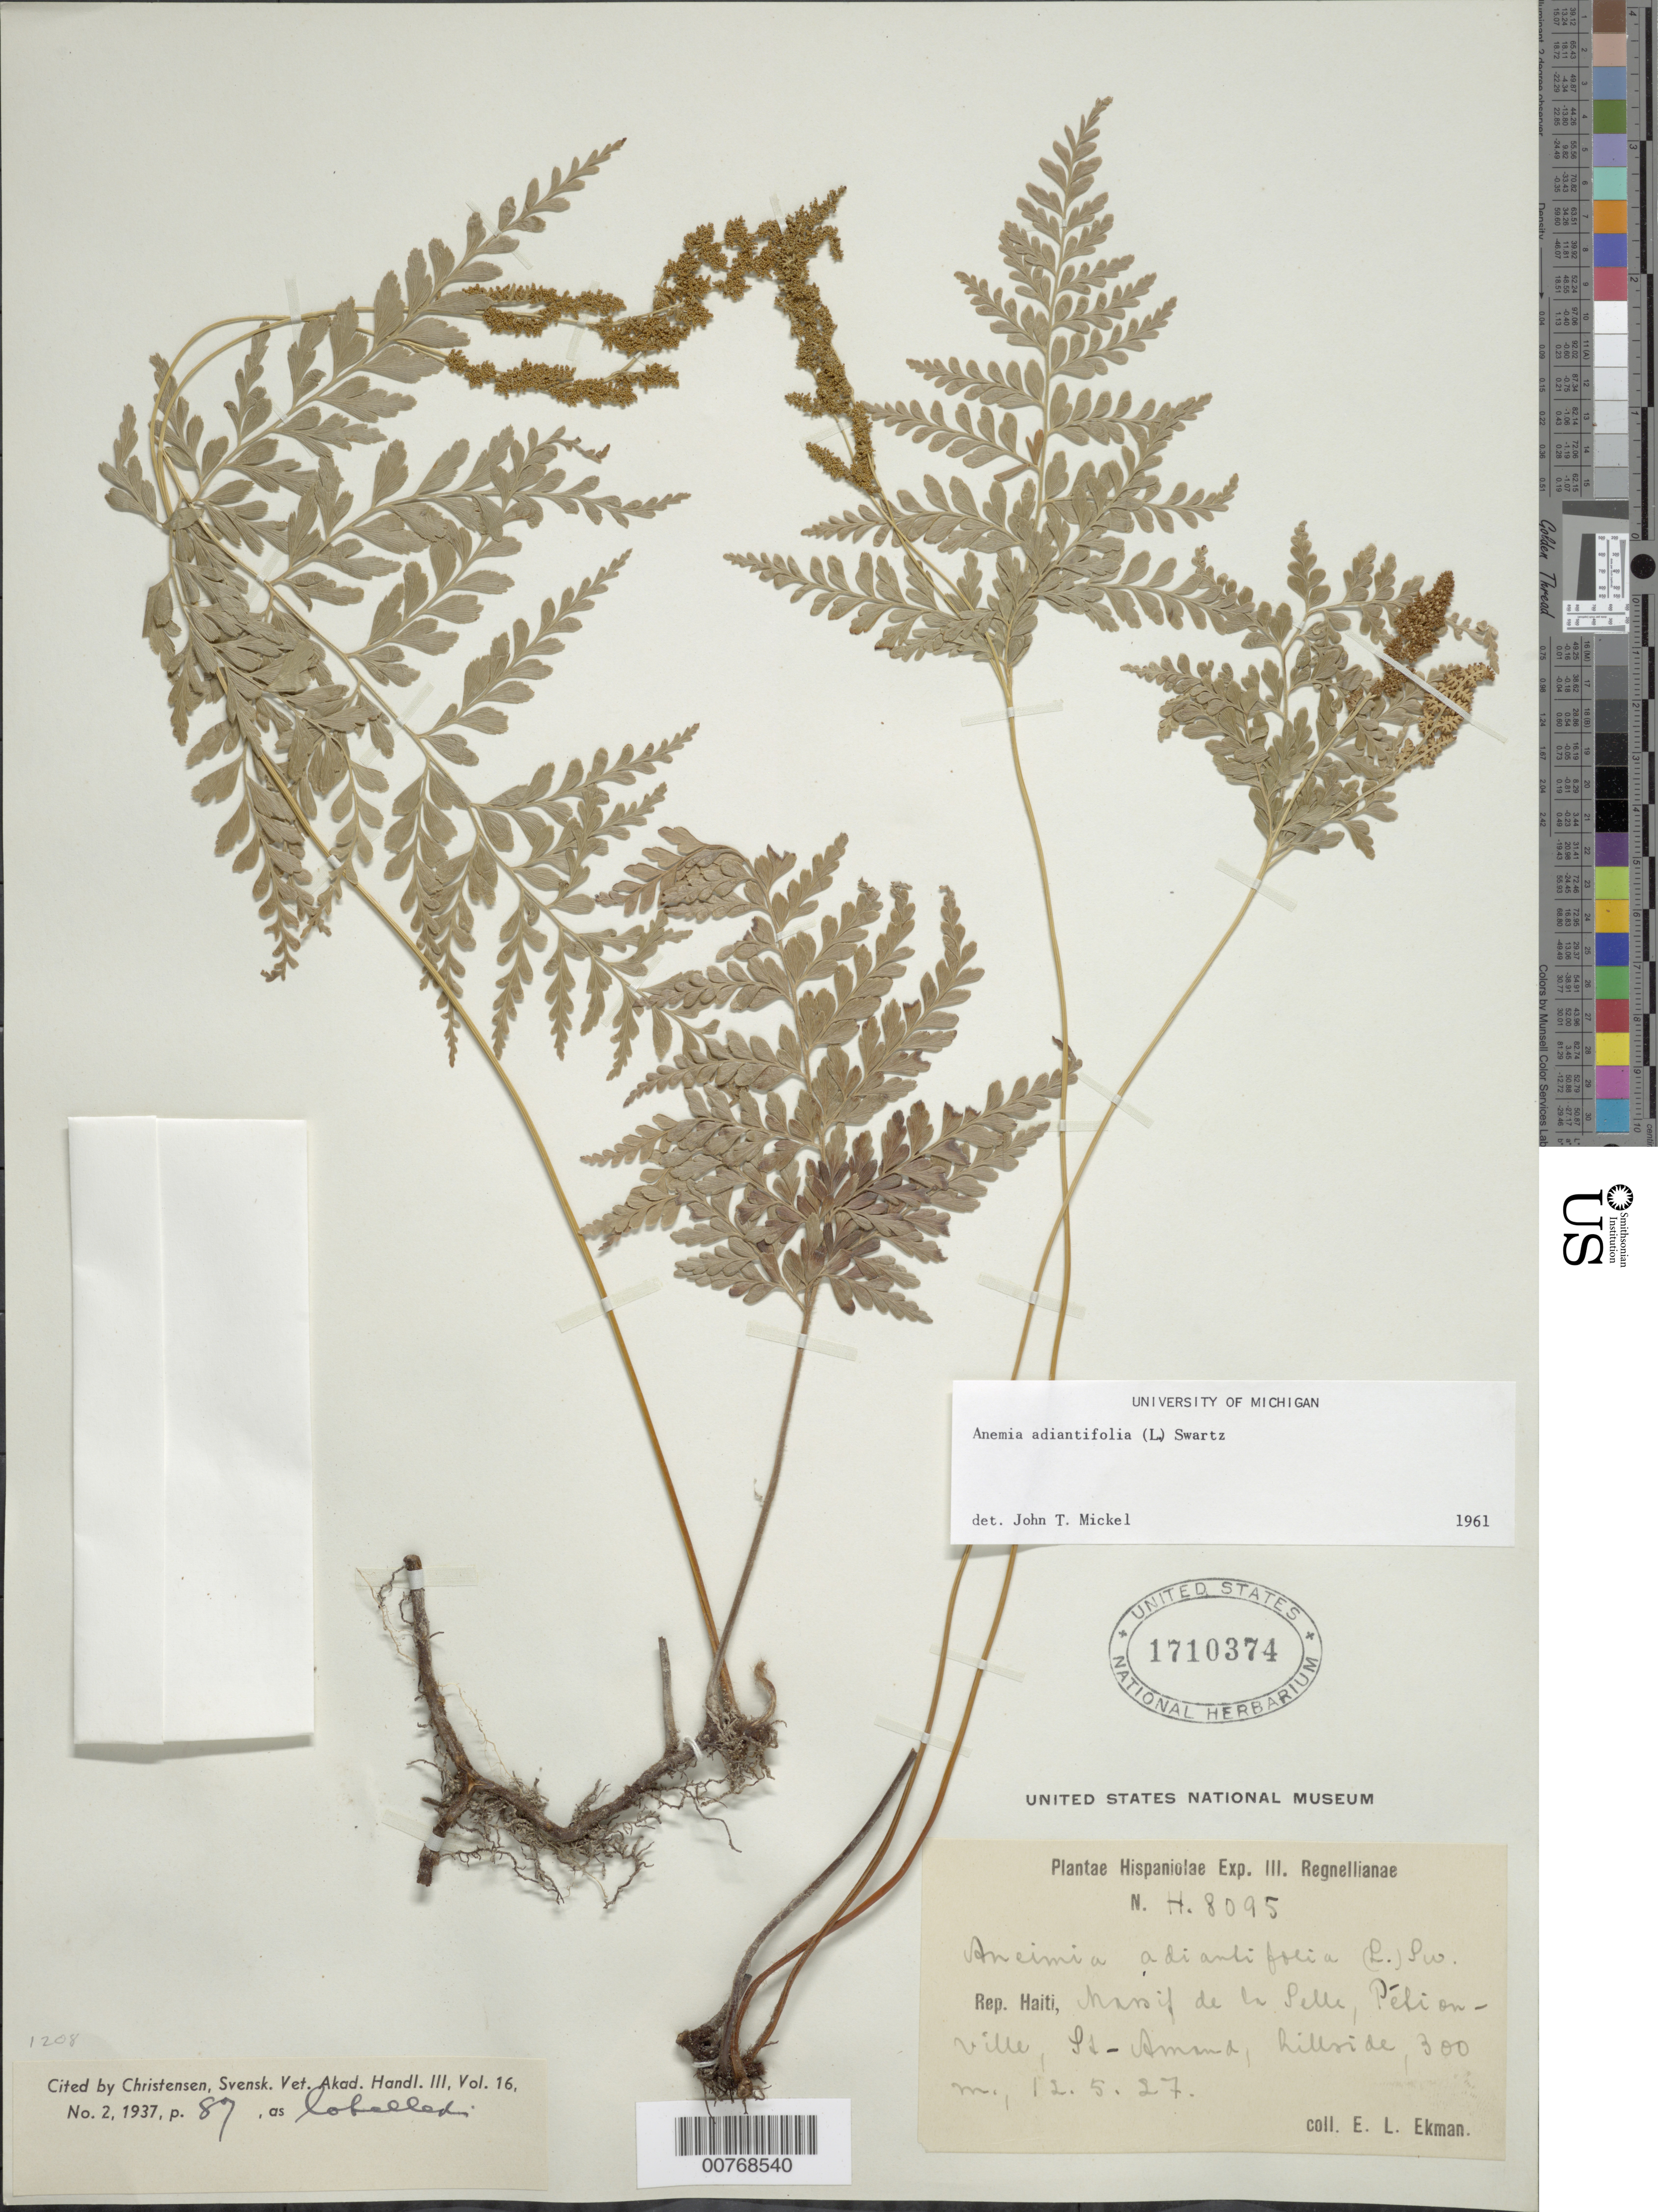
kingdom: Plantae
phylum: Tracheophyta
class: Polypodiopsida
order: Schizaeales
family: Anemiaceae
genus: Anemia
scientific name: Anemia adiantifolia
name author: (L.) Sw.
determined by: Mickel, J. T., (NY), New York Botanical Garden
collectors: E. L. Ekman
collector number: H 8095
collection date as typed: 12 May 1927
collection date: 1927-05-12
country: Haiti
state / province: Ouest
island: Hispaniola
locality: Massif de la Selle, Pédionville, St-Amana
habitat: Hillside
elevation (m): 300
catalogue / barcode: US 1710374